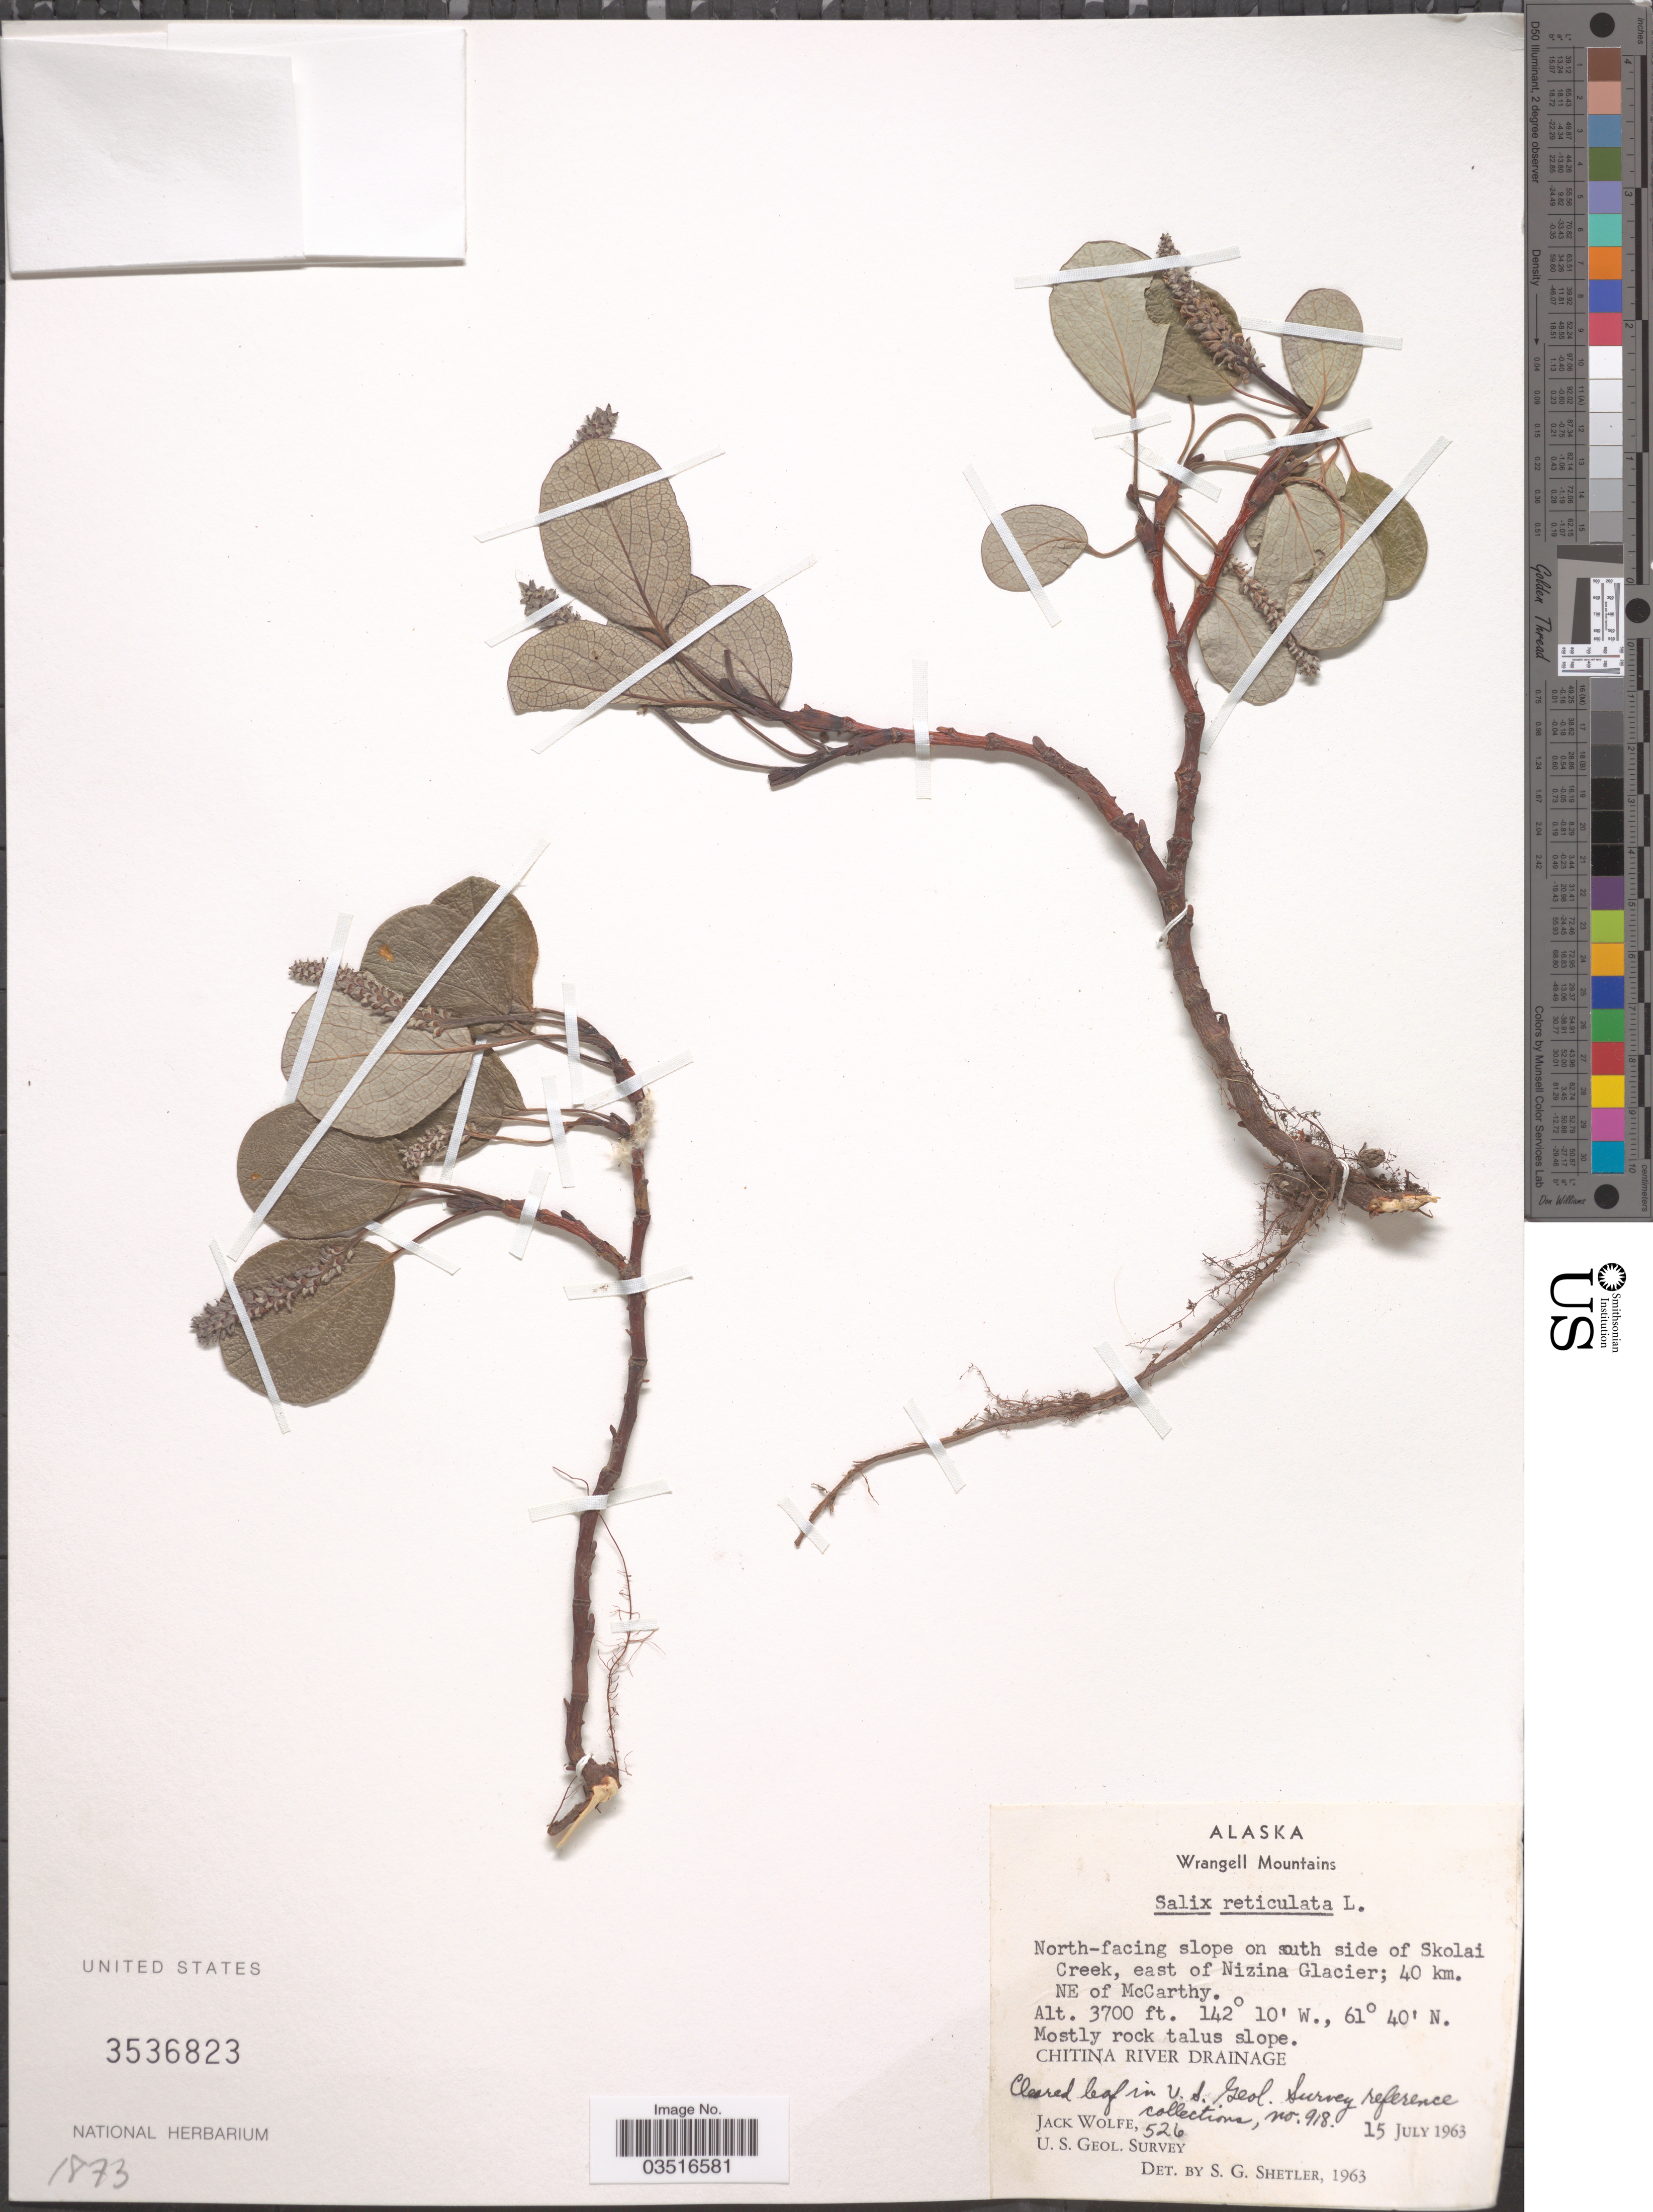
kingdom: Plantae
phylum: Tracheophyta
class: Magnoliopsida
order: Malpighiales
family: Salicaceae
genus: Salix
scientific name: Salix reticulata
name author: L.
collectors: J. Wolfe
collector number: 526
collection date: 1963-07-15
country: United States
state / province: Alaska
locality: Wrangell Mountains. North-facing slope on south side of Skolai Creek, east of Nizina Glacier; 40 km. NE of McCarthy. Chitina River Drainage.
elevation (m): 1128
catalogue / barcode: US 3536823